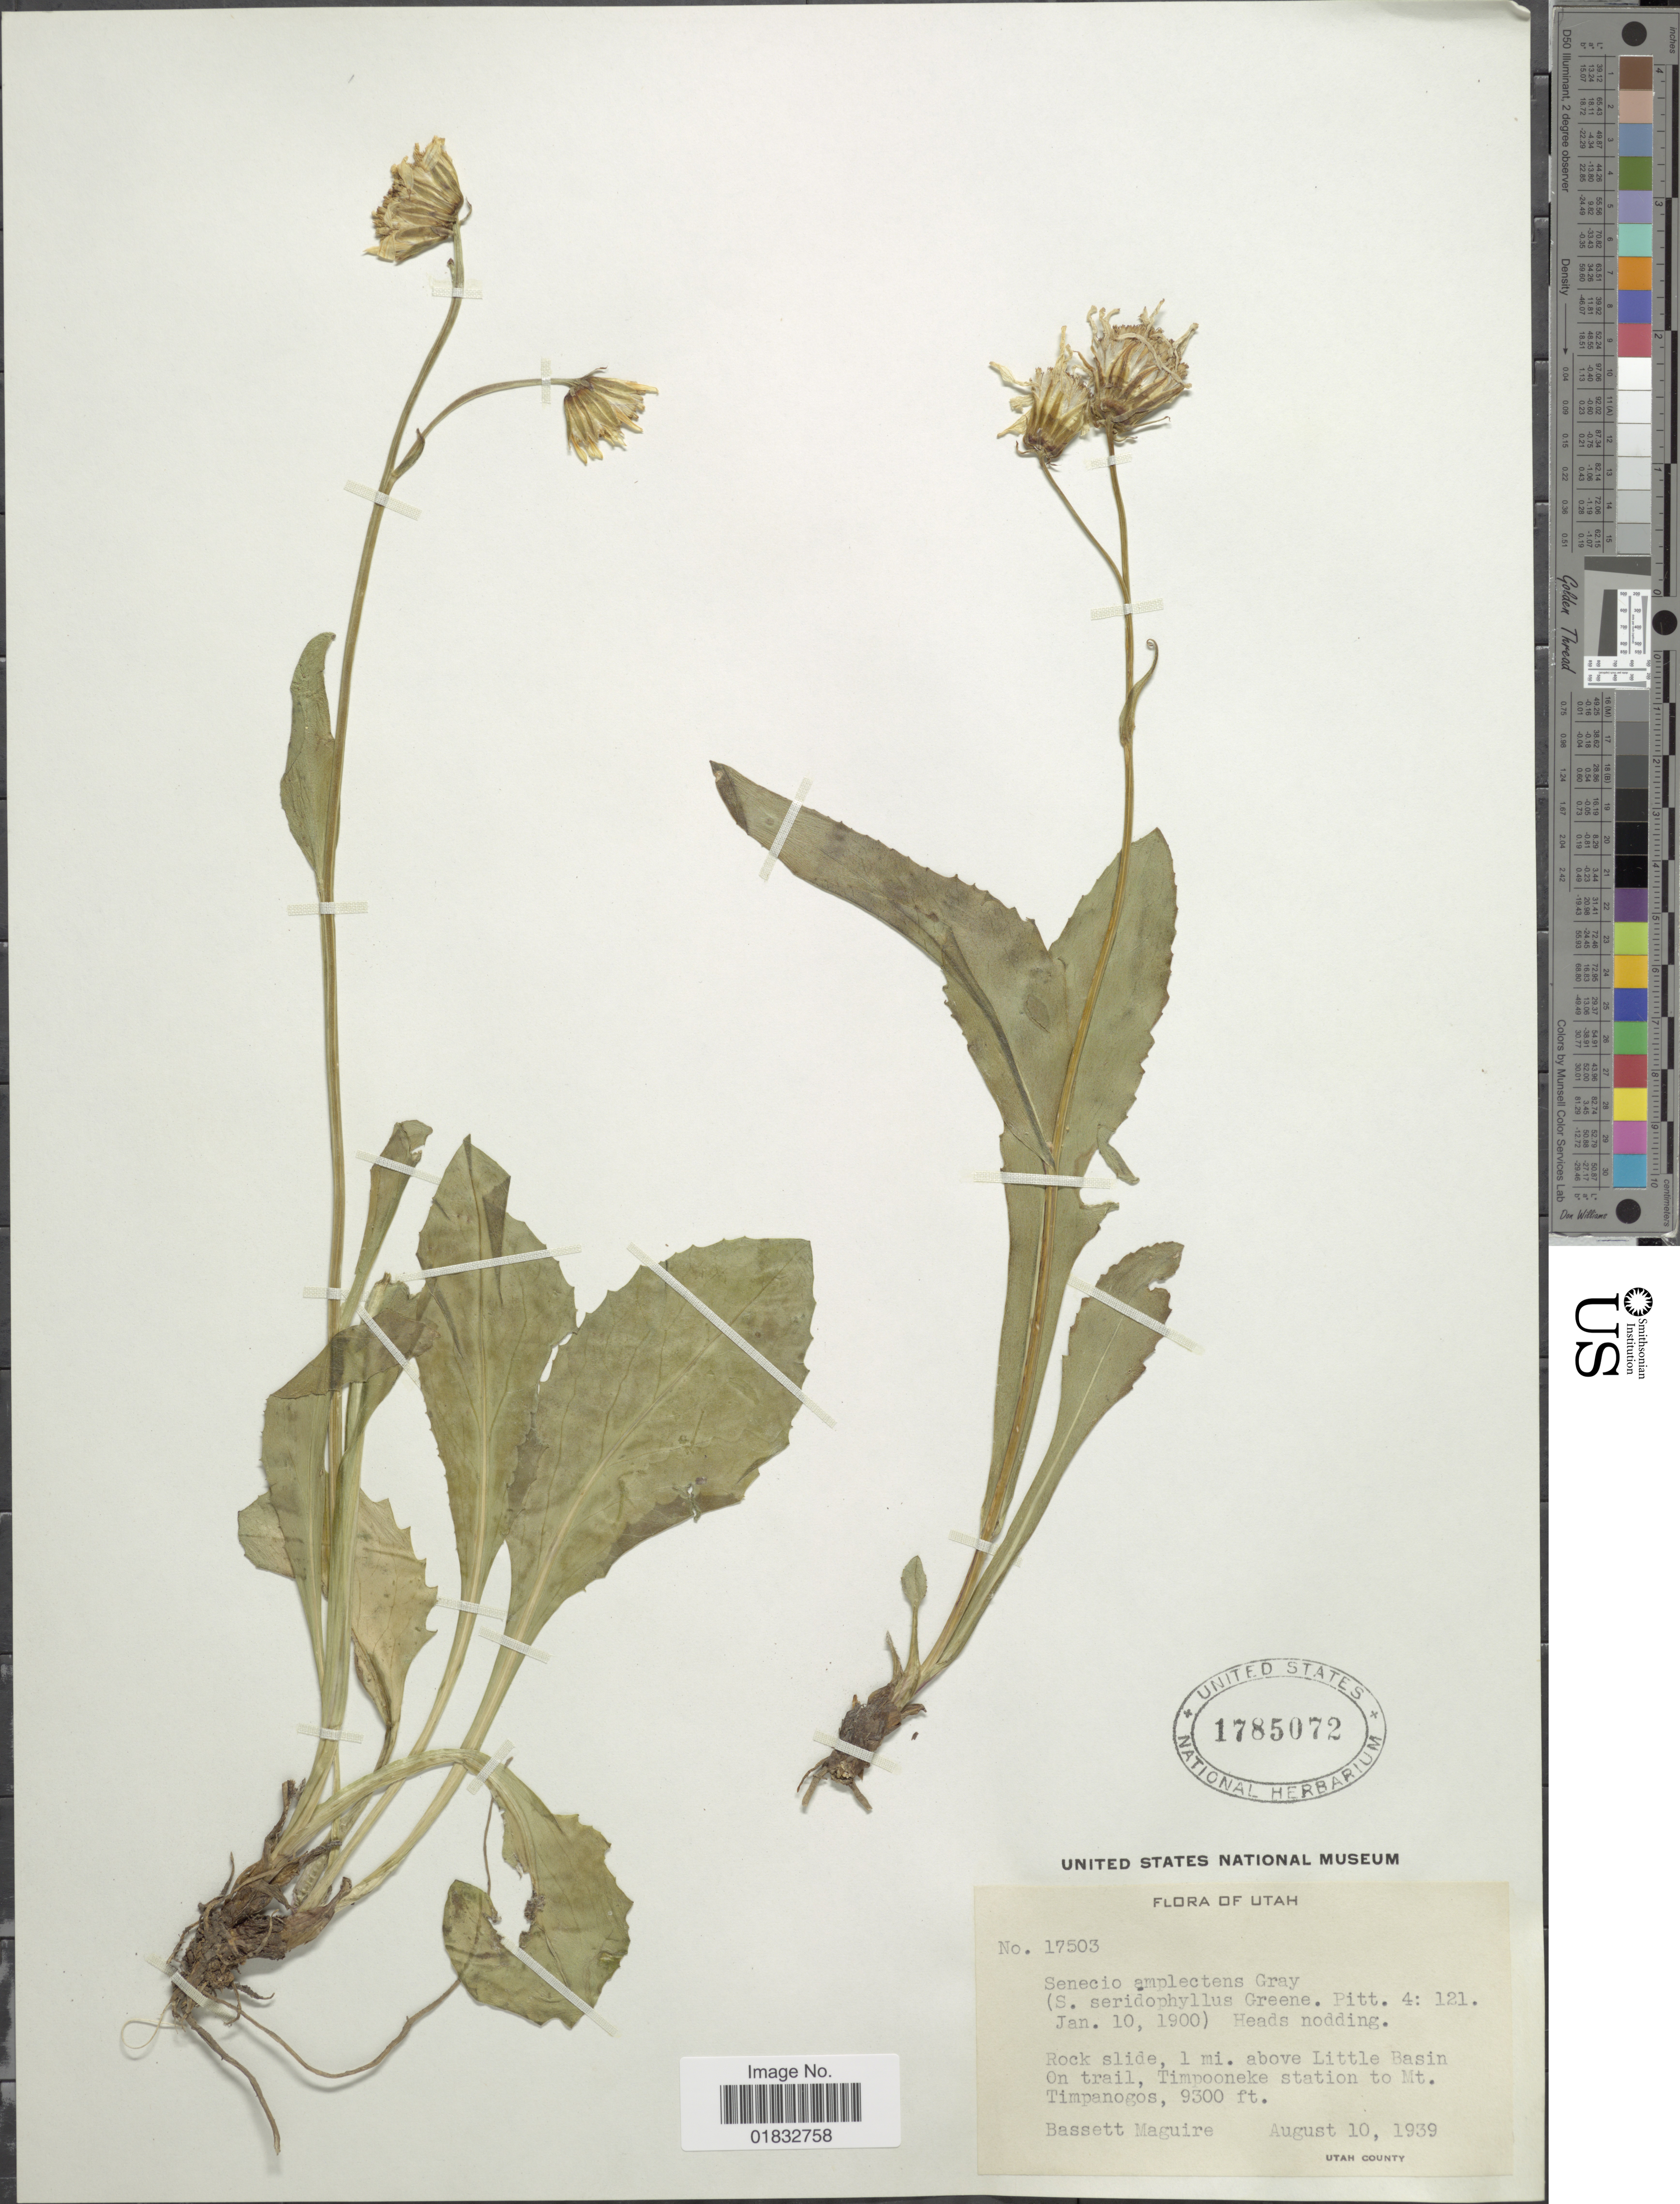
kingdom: Plantae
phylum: Tracheophyta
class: Magnoliopsida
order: Asterales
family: Asteraceae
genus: Senecio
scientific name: Senecio amplectens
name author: A. Gray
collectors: B. Maguire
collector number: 17503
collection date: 1939-08-10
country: United States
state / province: Utah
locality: Rock slide, 1 mi. above Little Basin, On trail, Timpooneke station to Mt. Timpanogos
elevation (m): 2835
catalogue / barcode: US 1785072